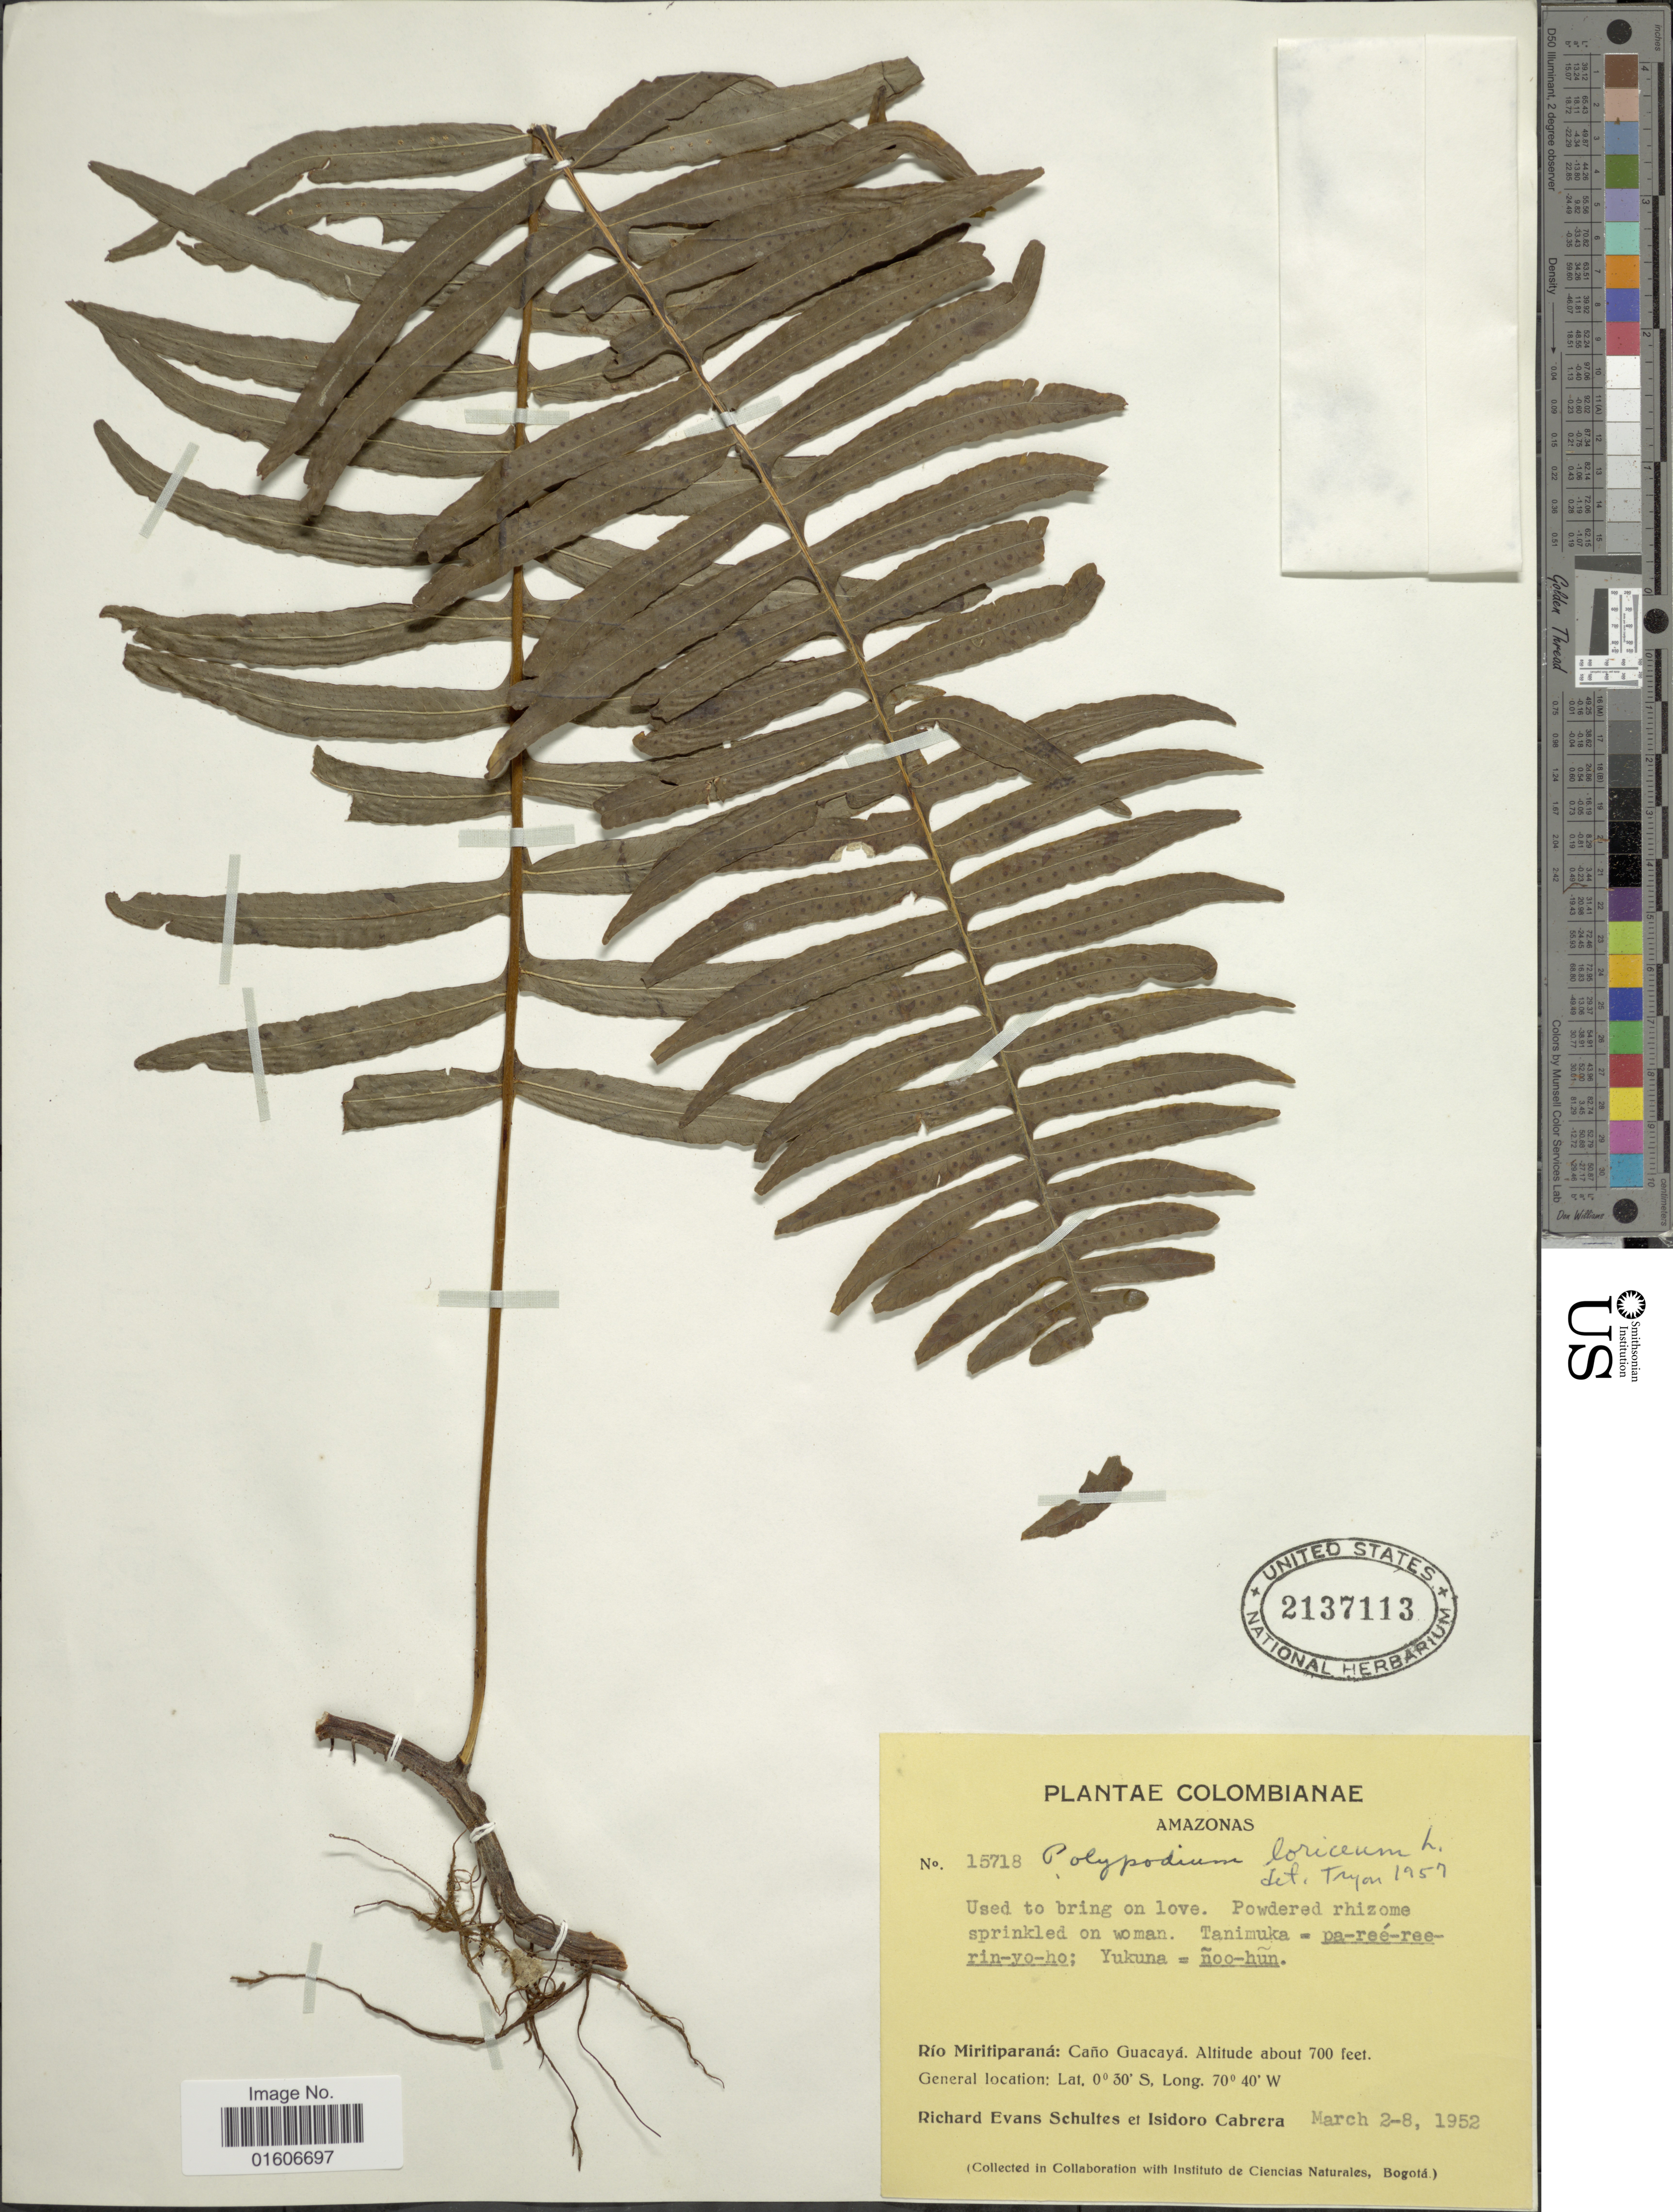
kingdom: Plantae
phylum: Tracheophyta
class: Polypodiopsida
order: Polypodiales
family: Polypodiaceae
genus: Serpocaulon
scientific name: Serpocaulon loriceum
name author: (L.) A.R. Sm.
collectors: R. E. Schultes & I. Cabrera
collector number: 15718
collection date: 1952-03-02/1952-03-08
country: Colombia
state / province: Amazônas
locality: Río Miritiparaná: Caño Guacayá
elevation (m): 213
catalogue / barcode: US 2137113